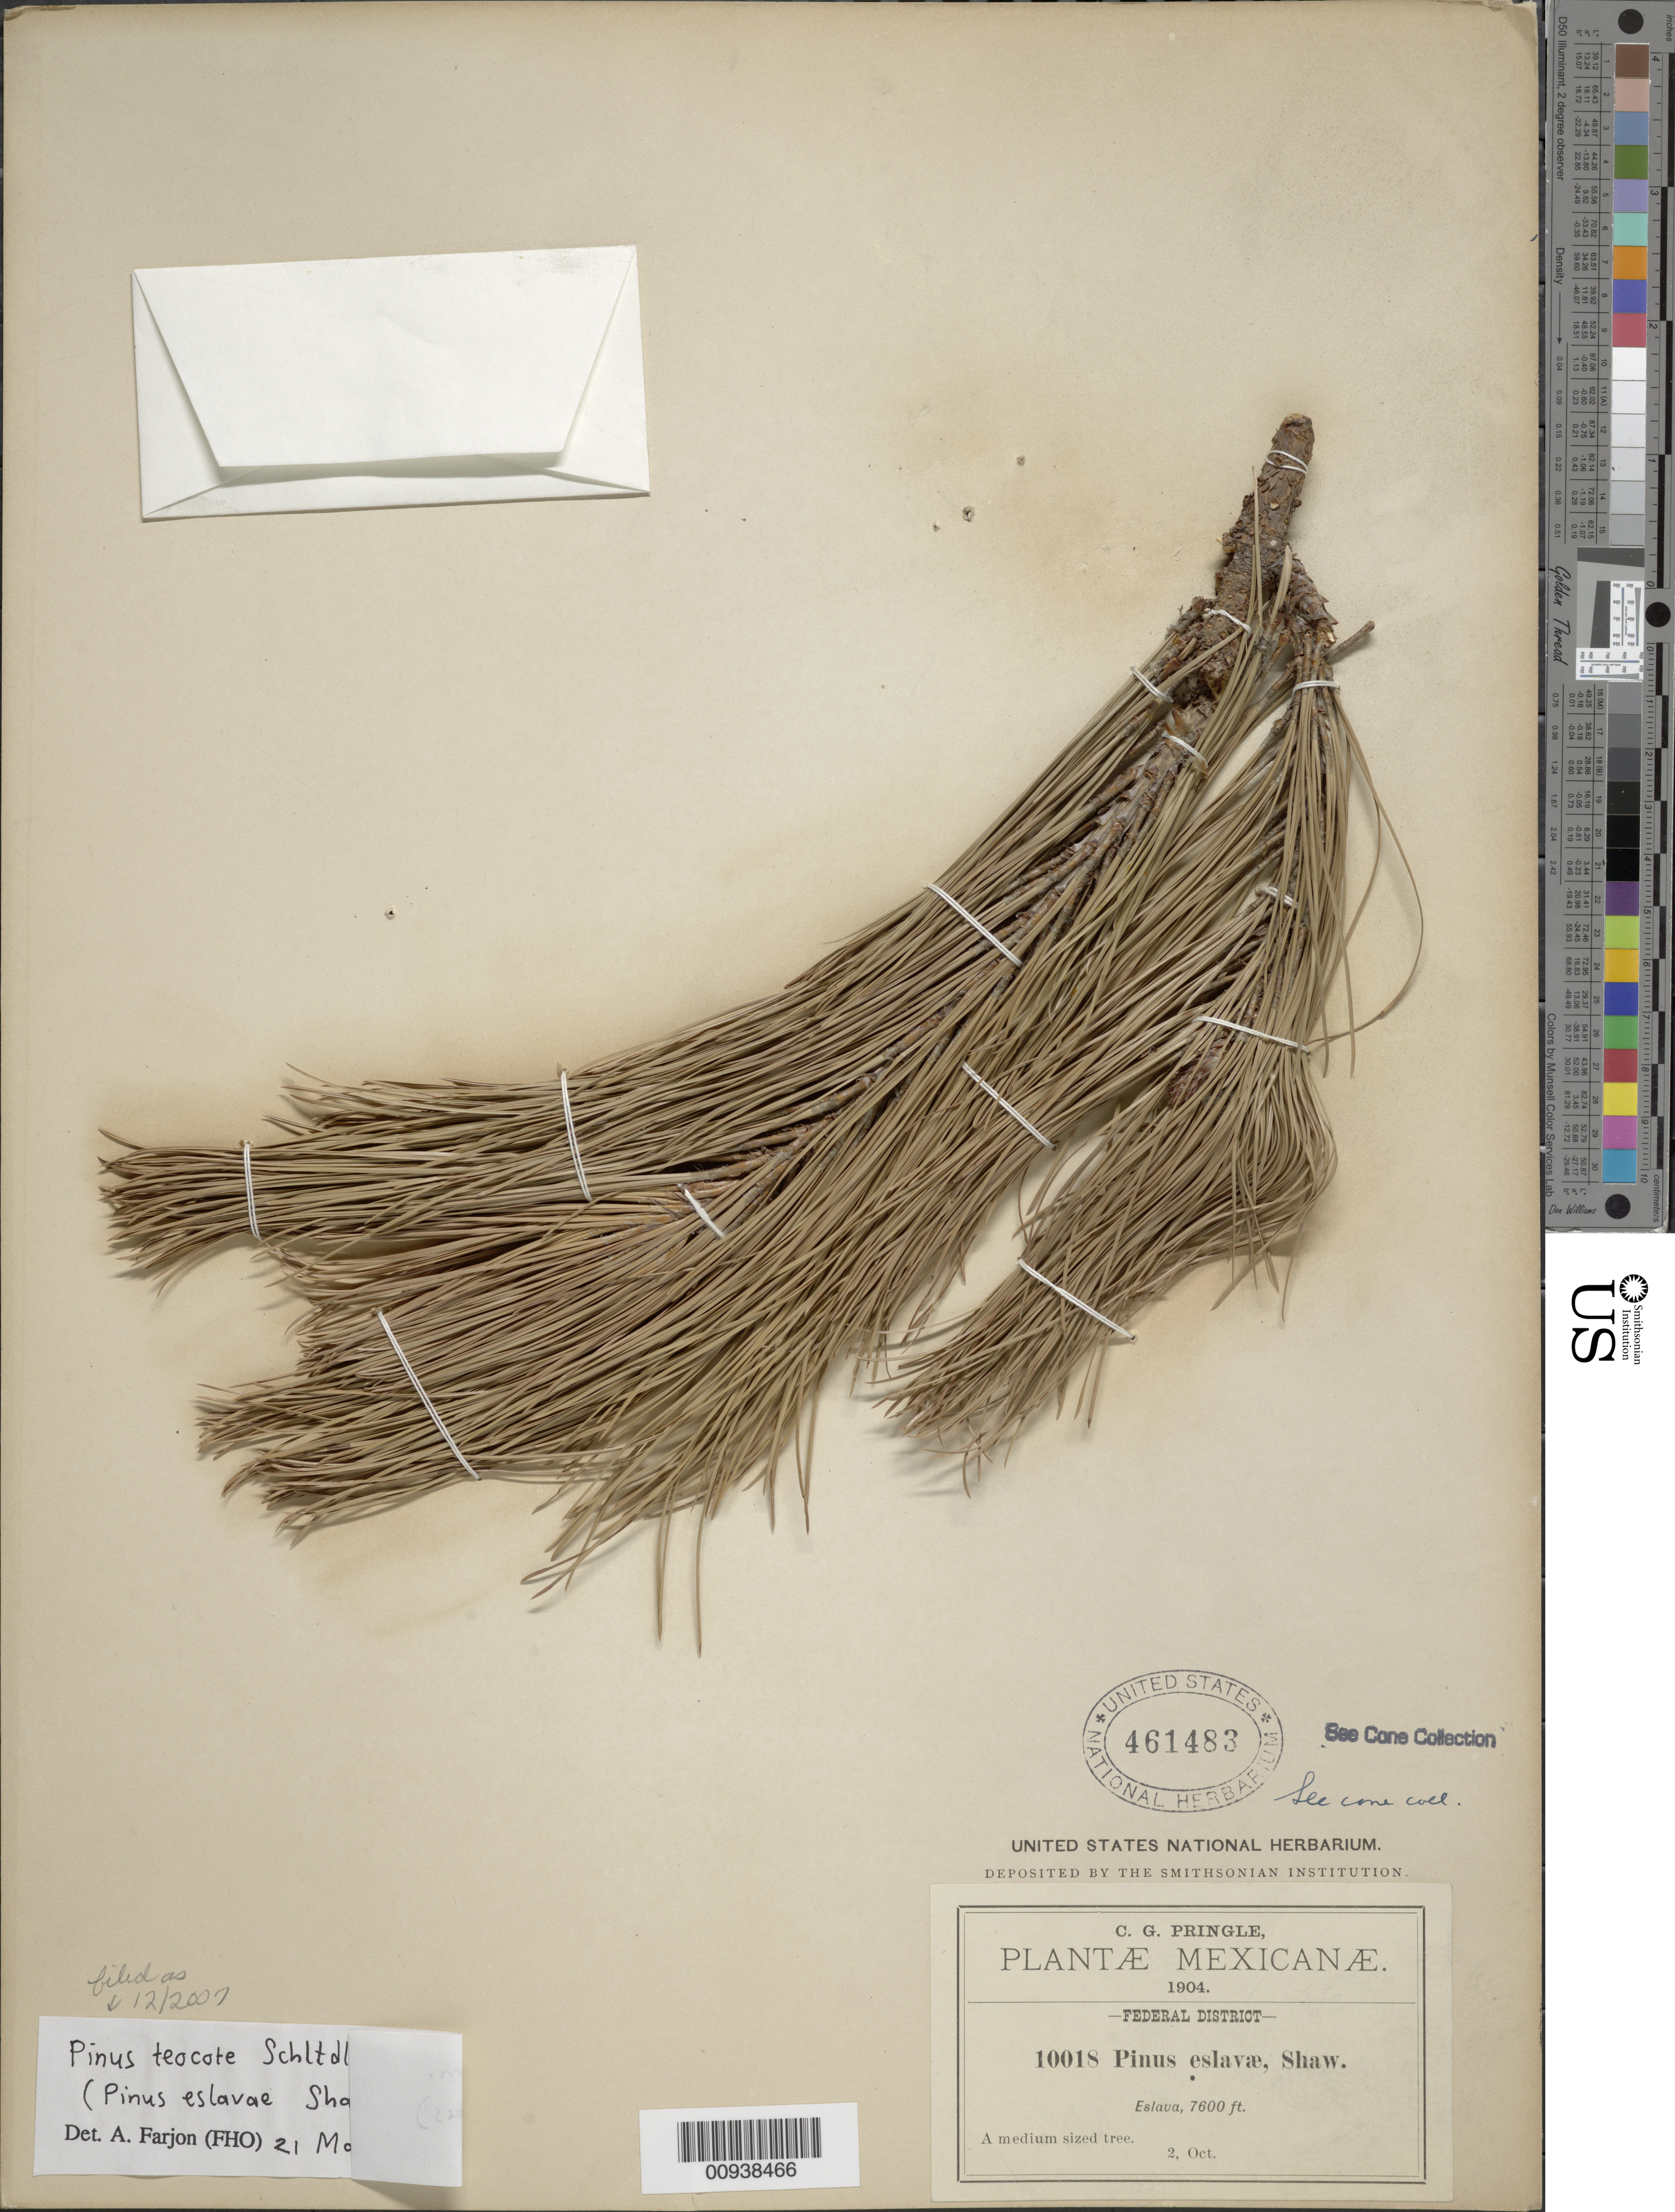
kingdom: Plantae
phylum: Tracheophyta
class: Pinopsida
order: Pinales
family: Pinaceae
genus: Pinus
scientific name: Pinus teocote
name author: Schltdl. & Cham.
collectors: C. G. Pringle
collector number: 10018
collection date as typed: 02 Oct 1904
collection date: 1904-10-02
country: Mexico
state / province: Distrito Federal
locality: Eslaba.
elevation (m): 2316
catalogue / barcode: US 461483